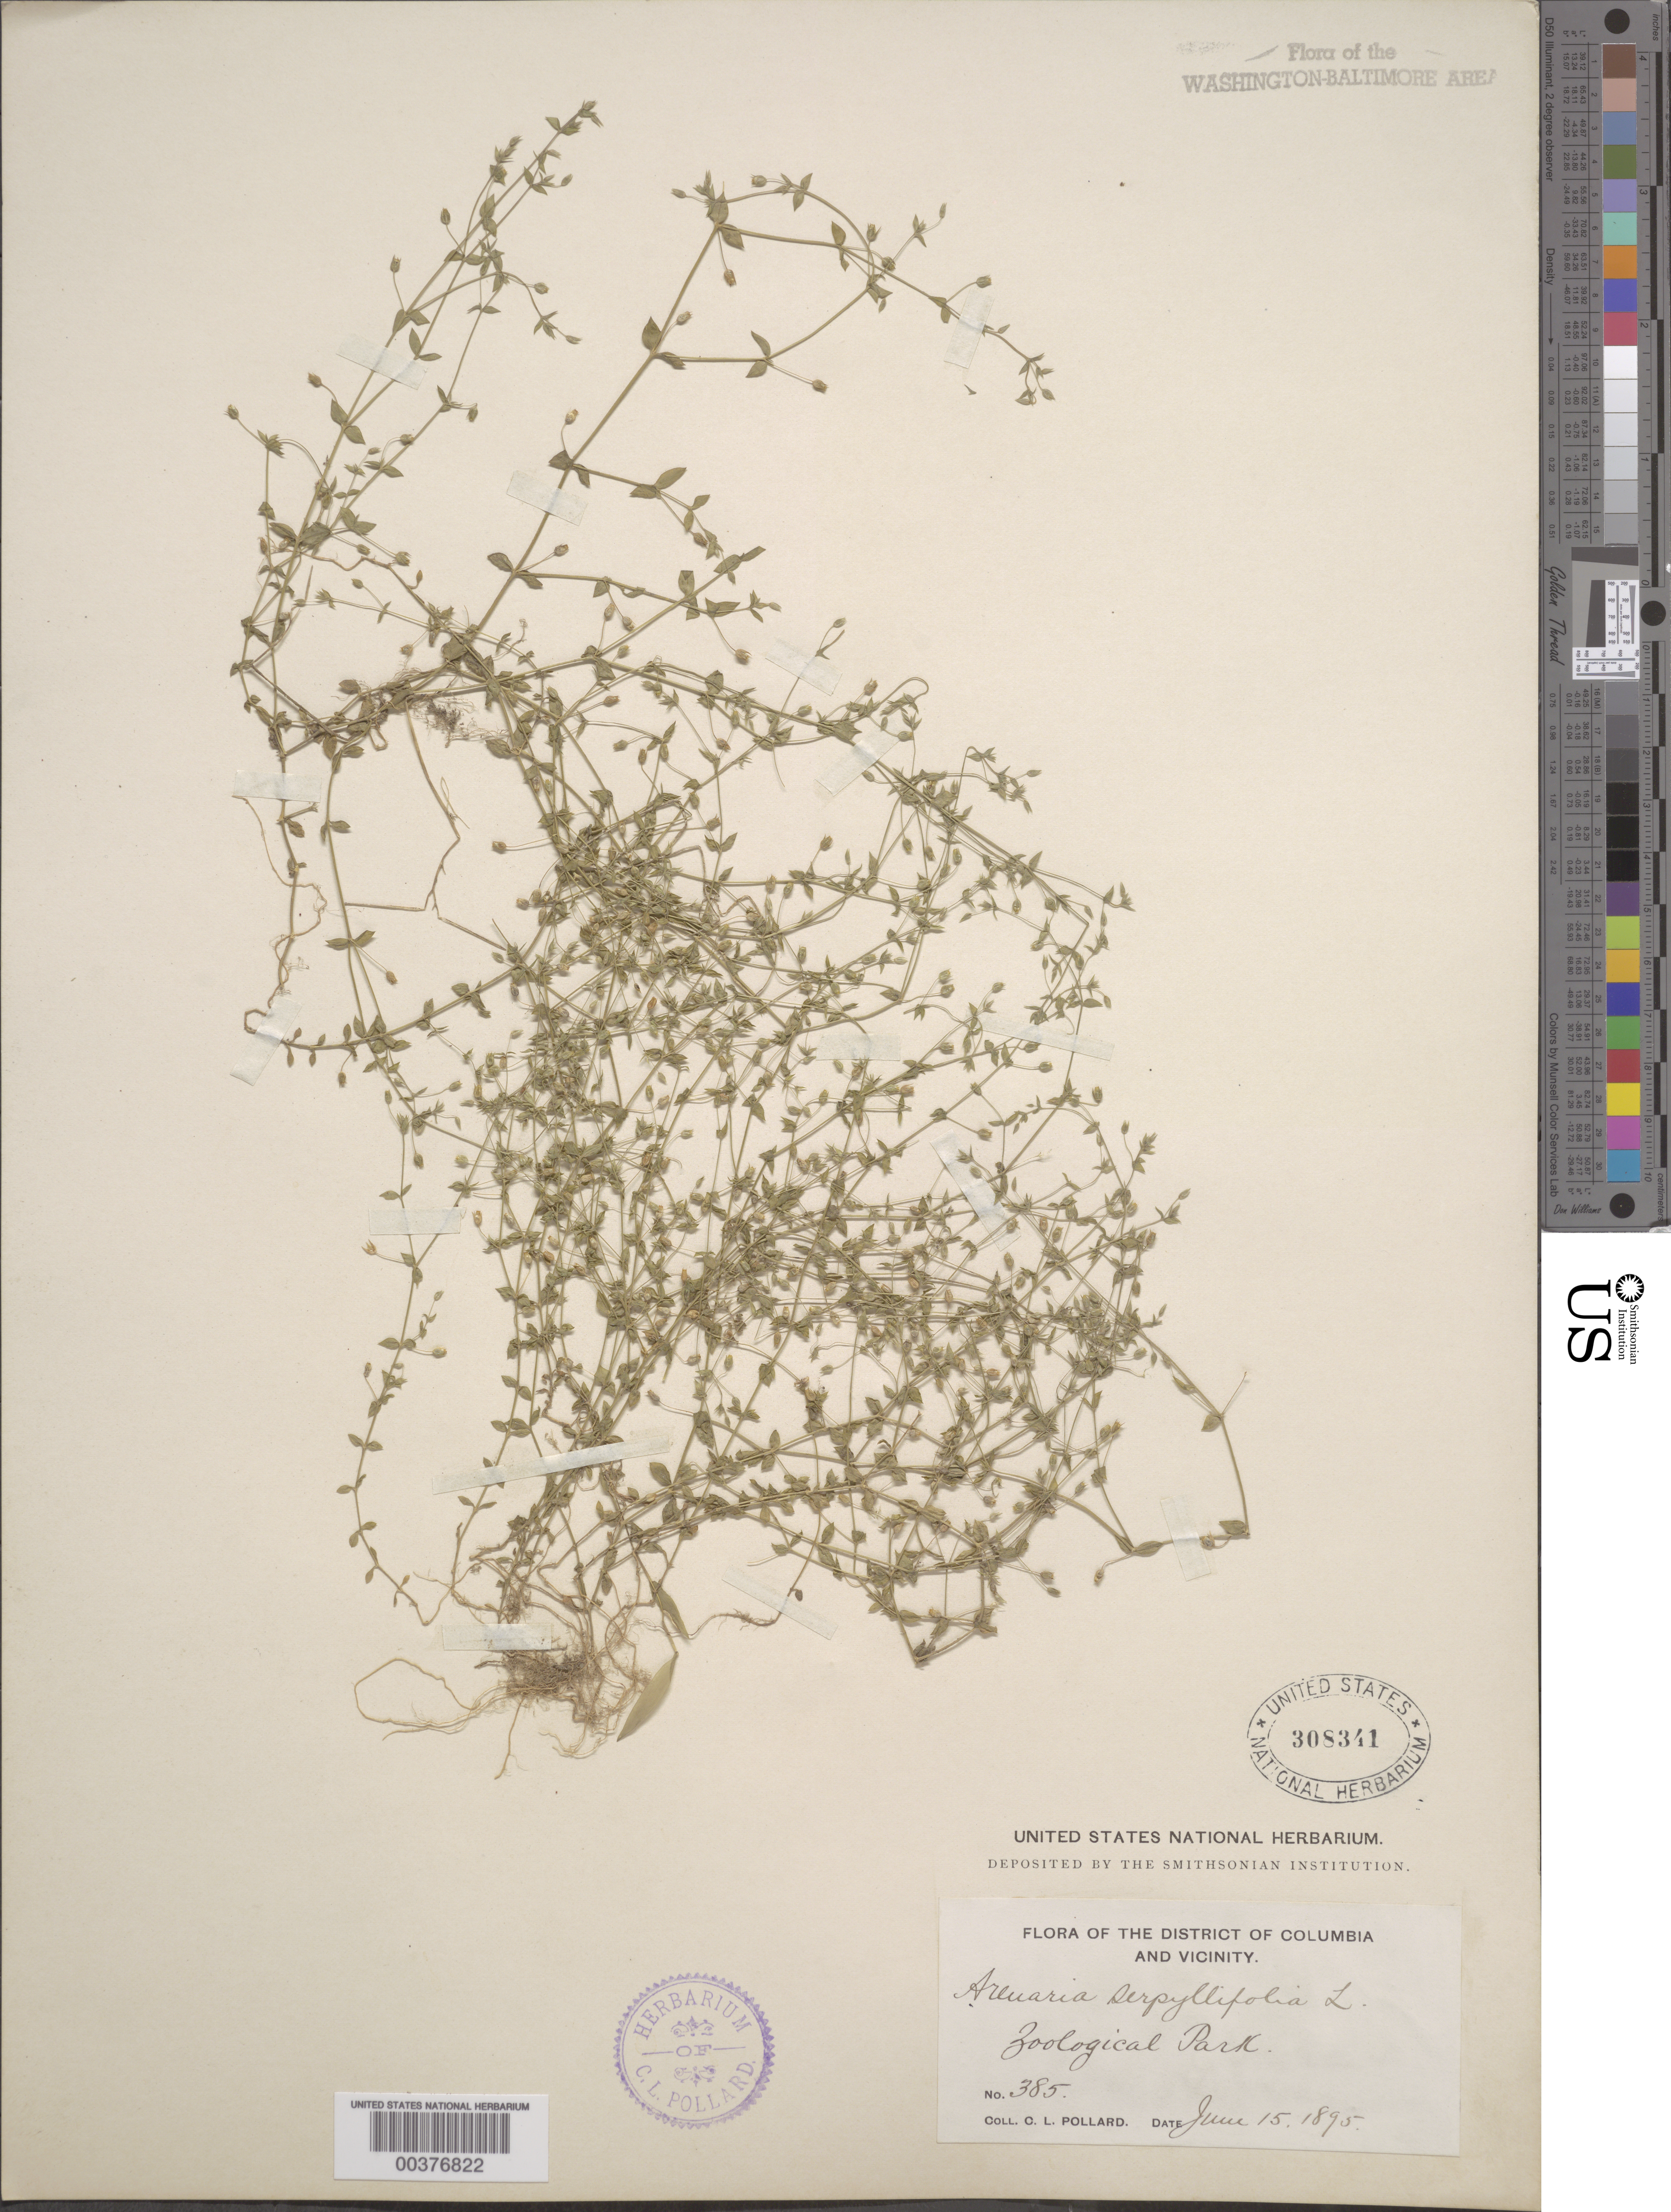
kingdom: Plantae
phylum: Tracheophyta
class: Magnoliopsida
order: Caryophyllales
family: Caryophyllaceae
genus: Arenaria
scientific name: Arenaria serpyllifolia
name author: L.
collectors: C. L. Pollard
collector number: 385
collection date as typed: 15 Jun 1895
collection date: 1895-06-15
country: United States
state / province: District of Columbia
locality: Zoological Park Rock Creek Park & vicinity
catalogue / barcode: US 308341